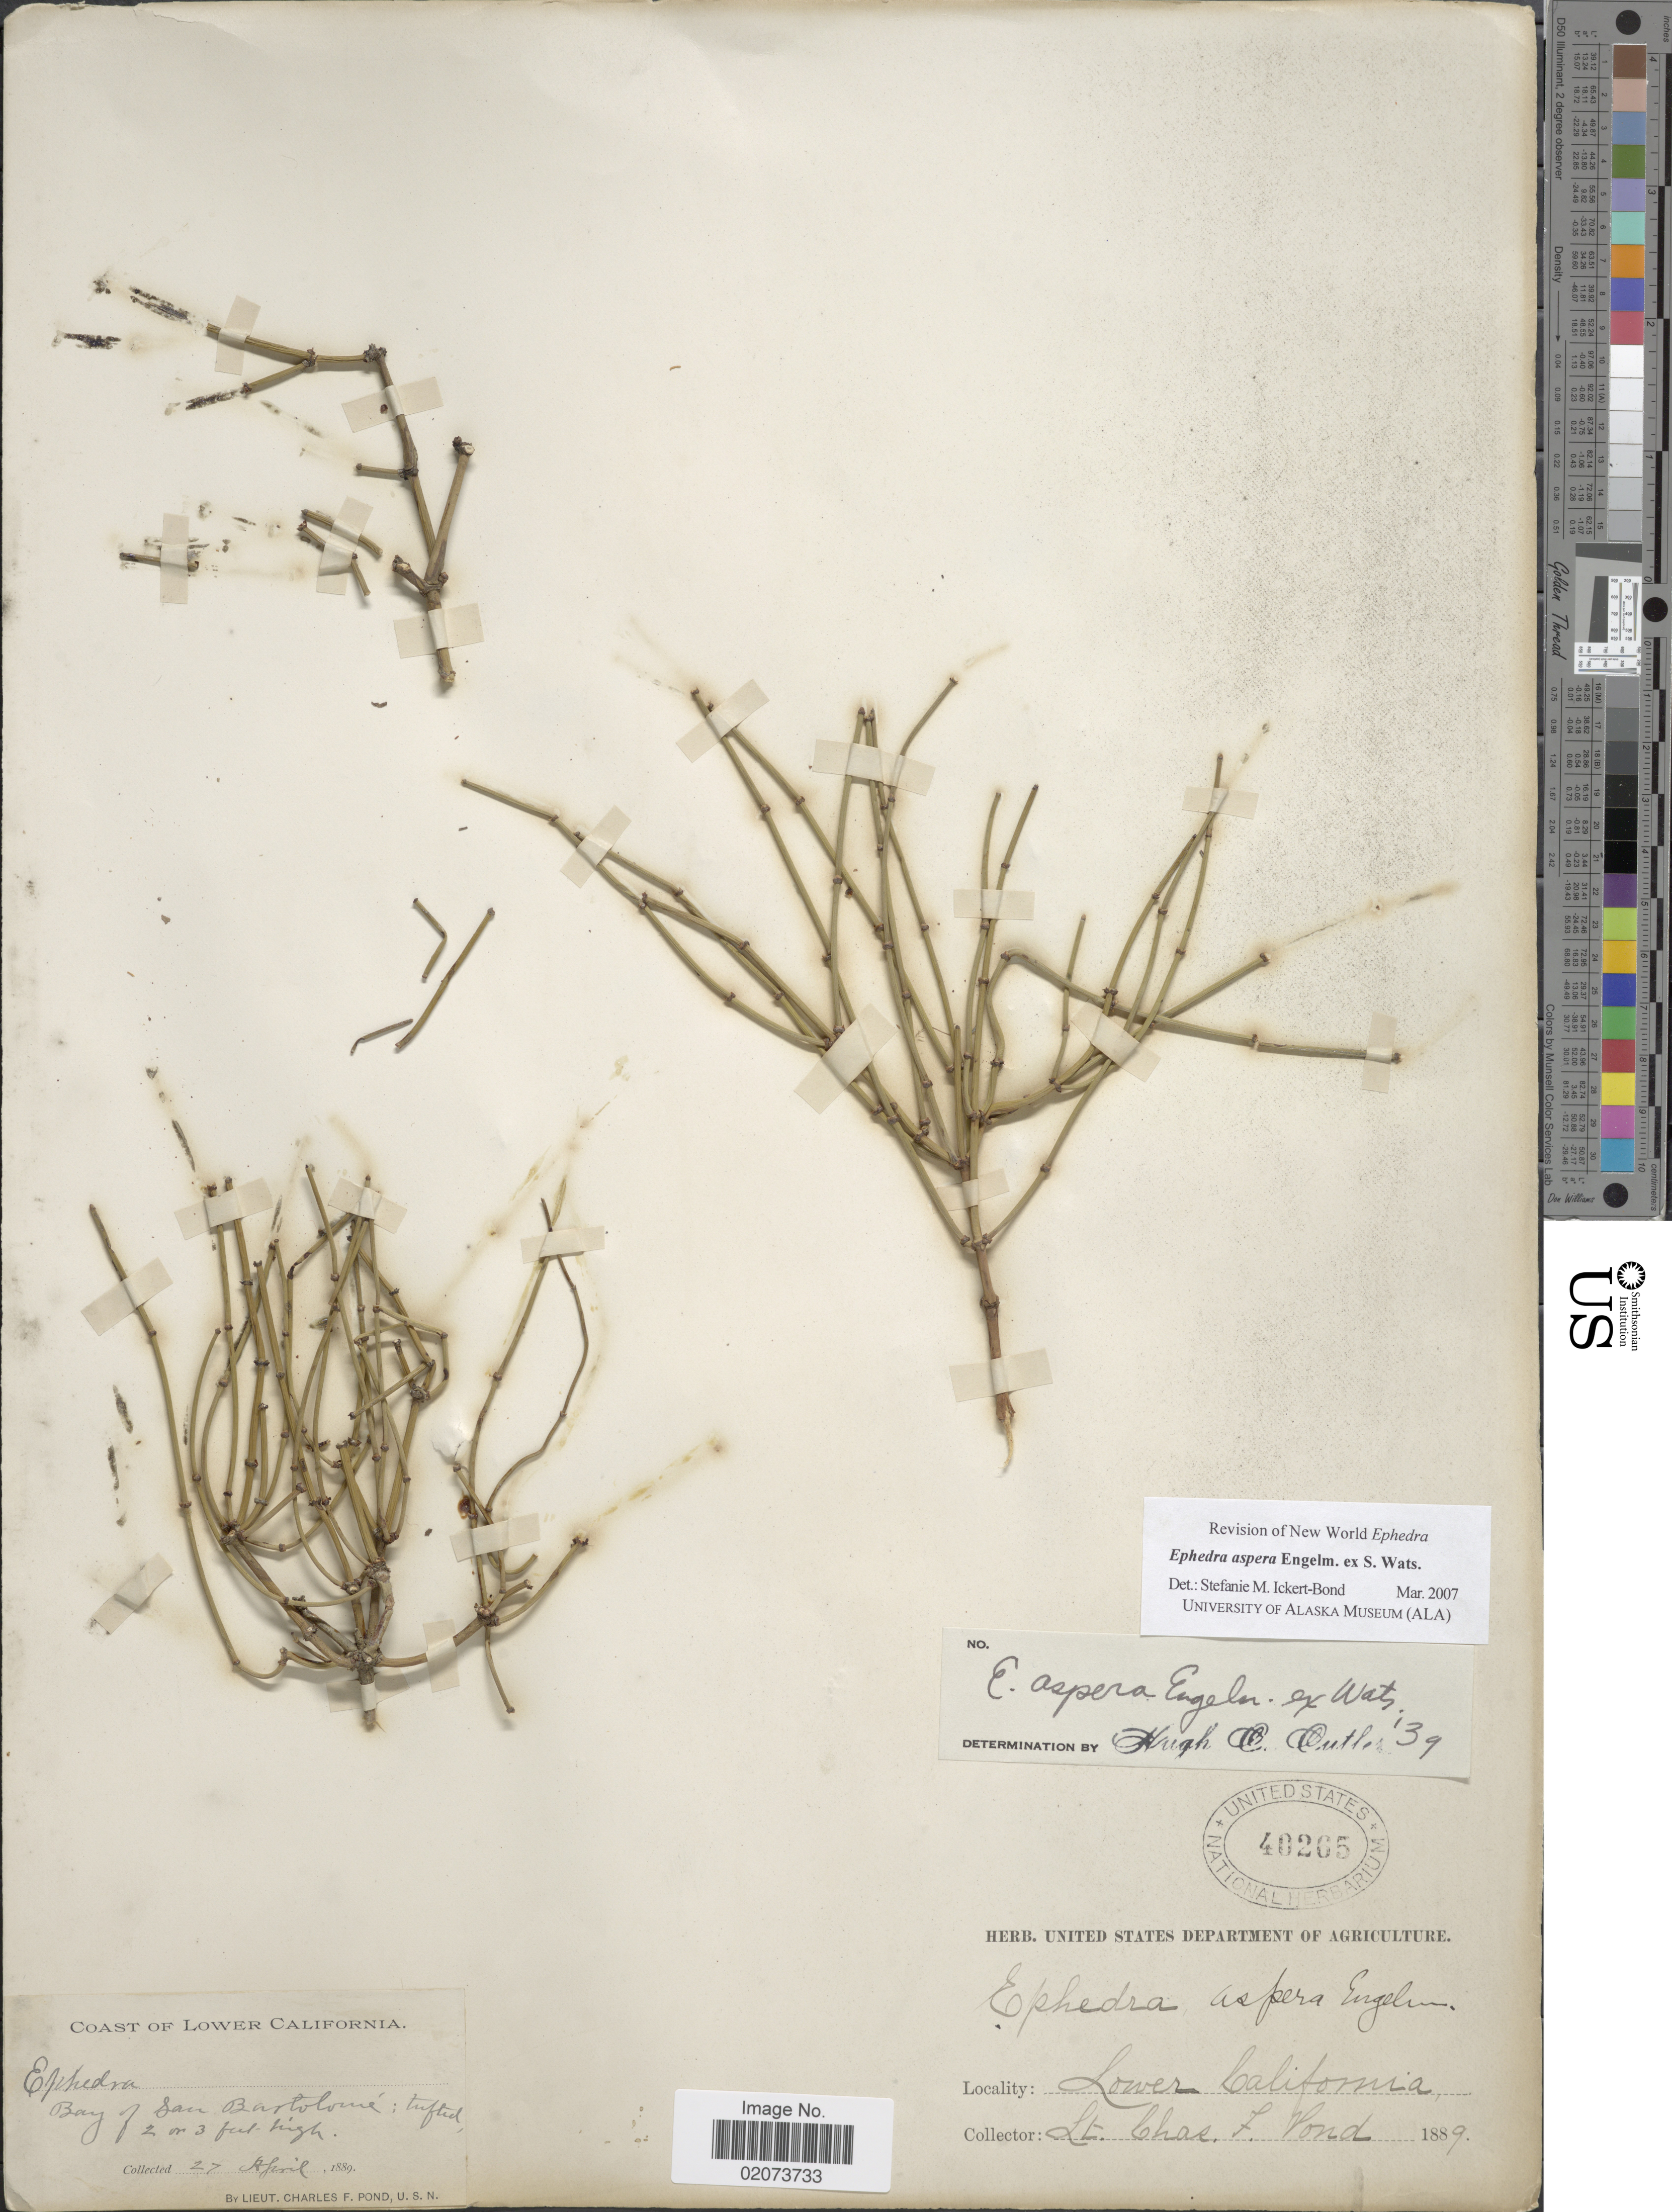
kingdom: Plantae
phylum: Tracheophyta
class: Gnetopsida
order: Ephedrales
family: Ephedraceae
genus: Ephedra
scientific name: Ephedra aspera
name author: Engelm. ex S. Watson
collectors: C. Pond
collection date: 1889-04-27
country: Mexico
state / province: Baja California Sur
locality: Lower California, Bay of San Bartolome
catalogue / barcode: US 40265